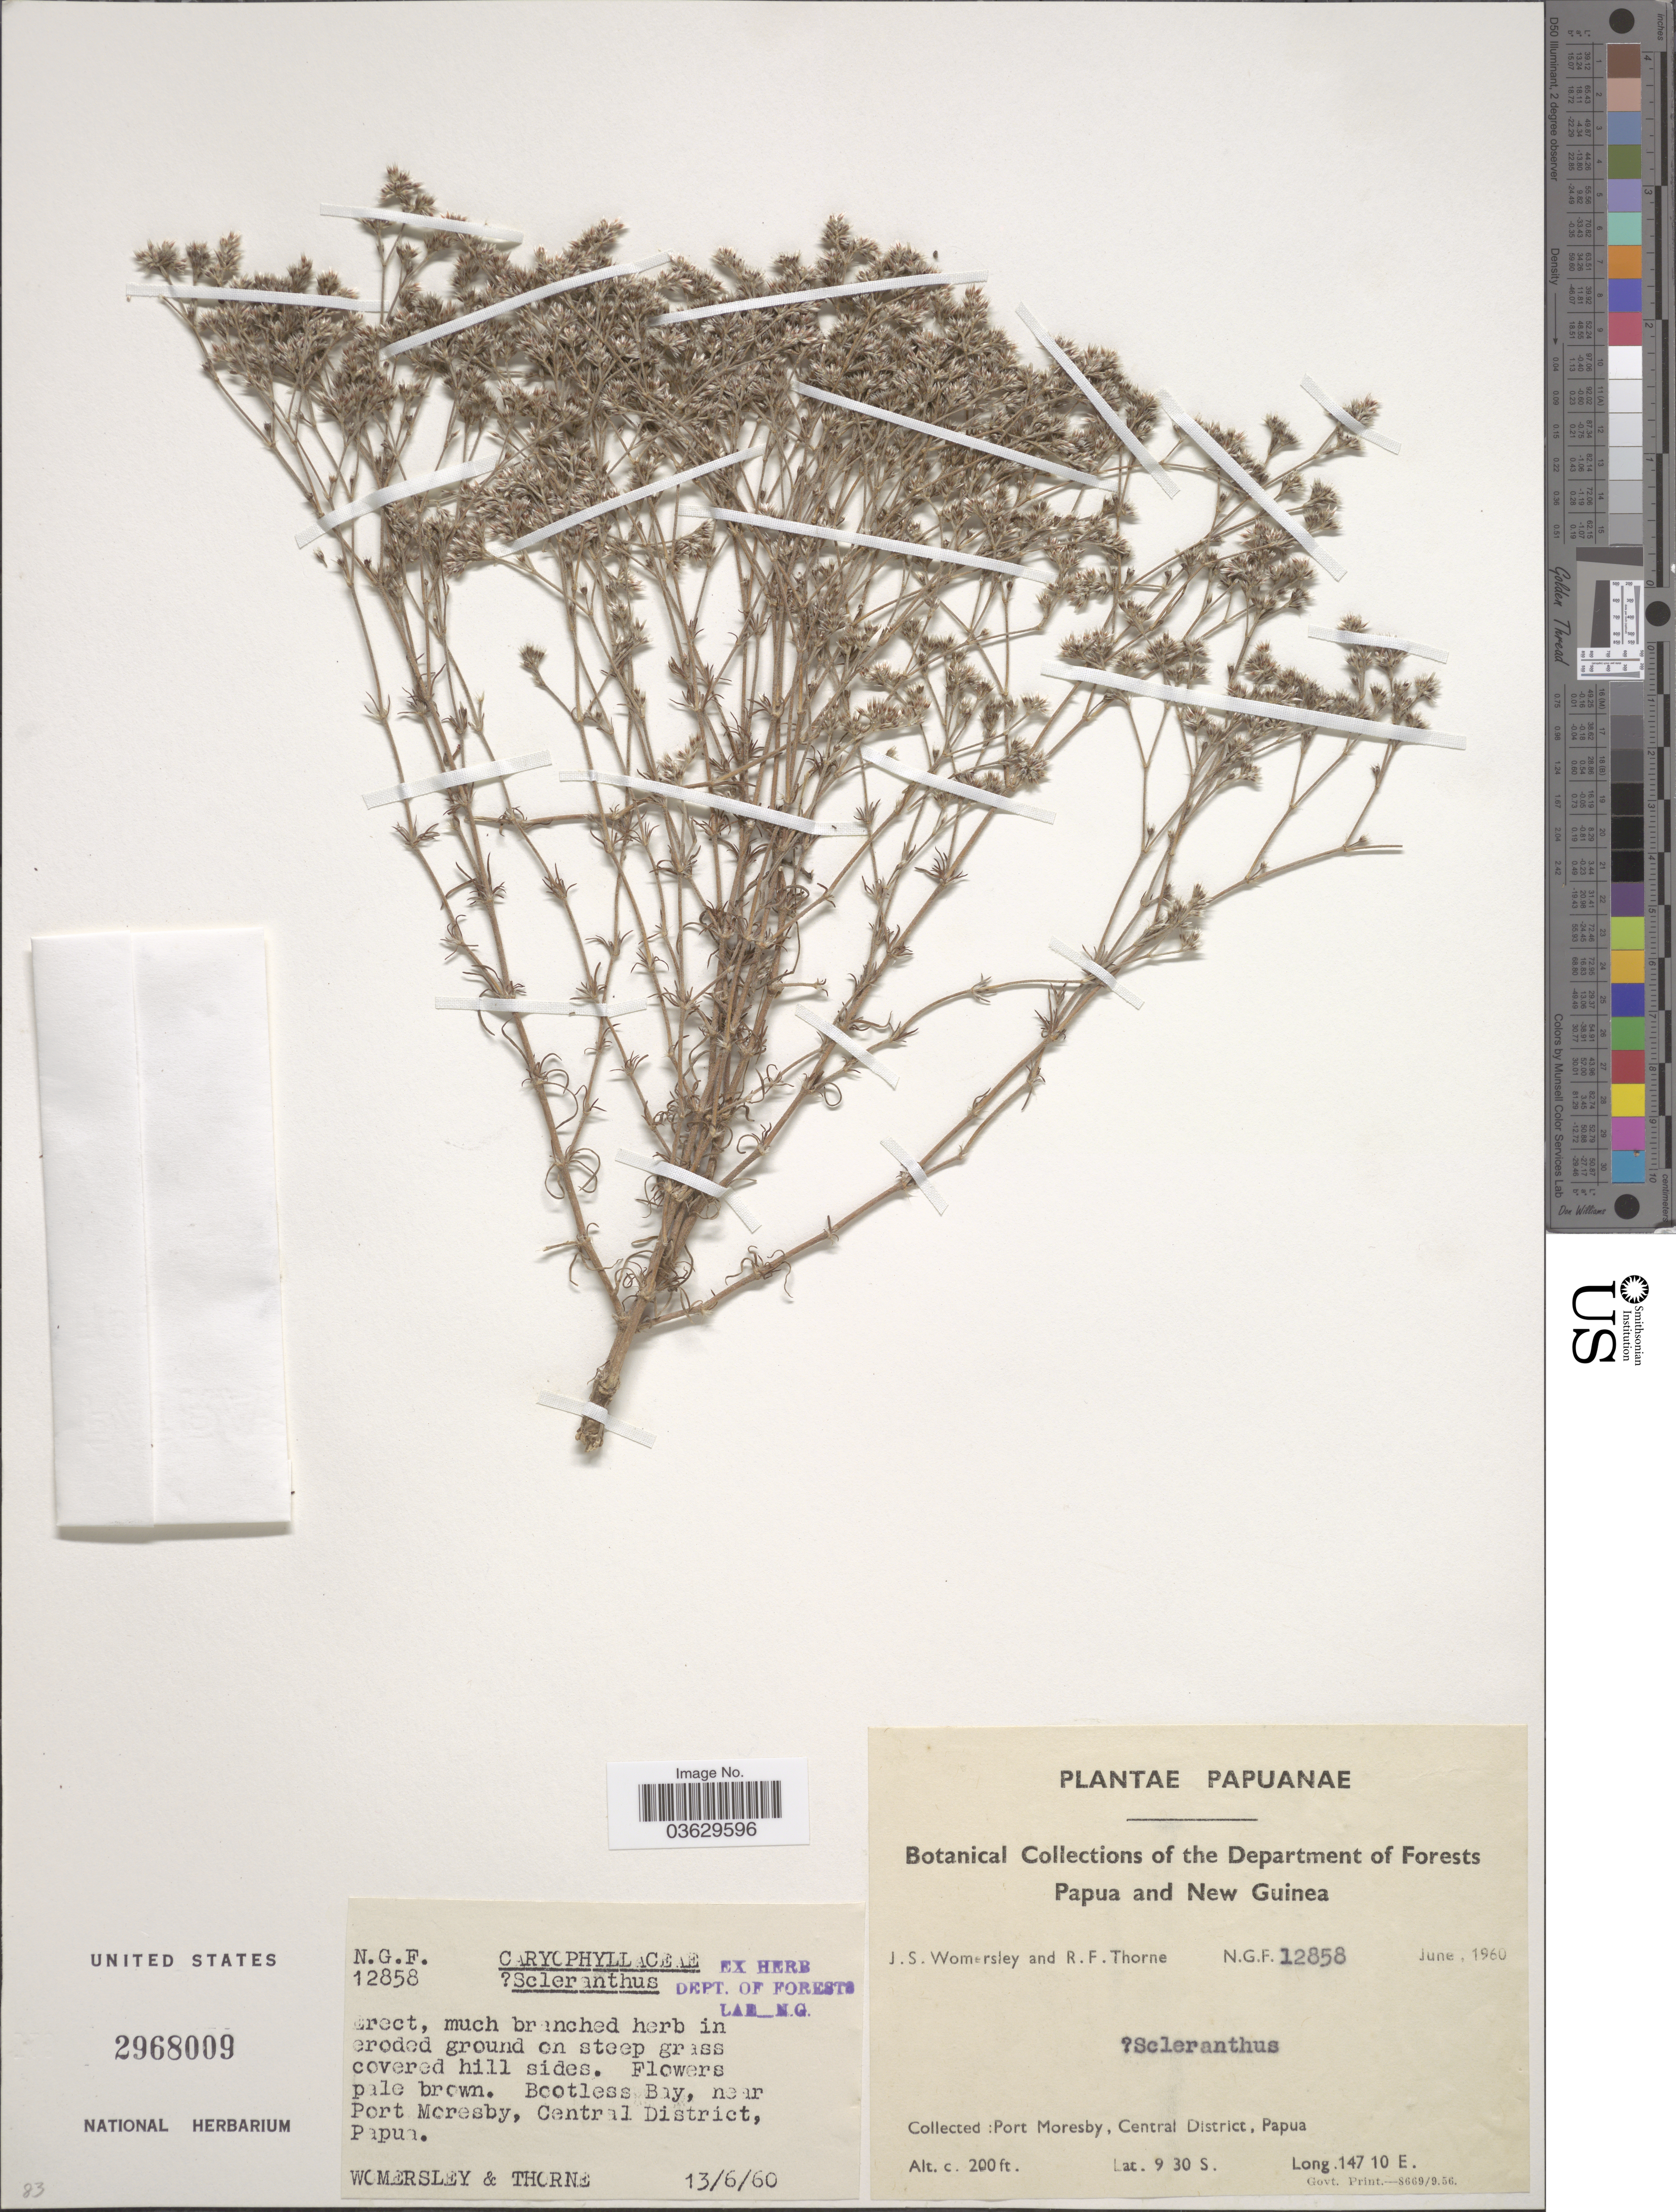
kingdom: Plantae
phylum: Tracheophyta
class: Magnoliopsida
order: Caryophyllales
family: Caryophyllaceae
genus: Scleranthus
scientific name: Scleranthus sp.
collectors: J. S. Womersley & R. Thorne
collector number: N.G.F.12858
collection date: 1960-06-13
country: Papua New Guinea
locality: Near Port Moresby, Central District, Papua.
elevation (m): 61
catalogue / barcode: US 2968009